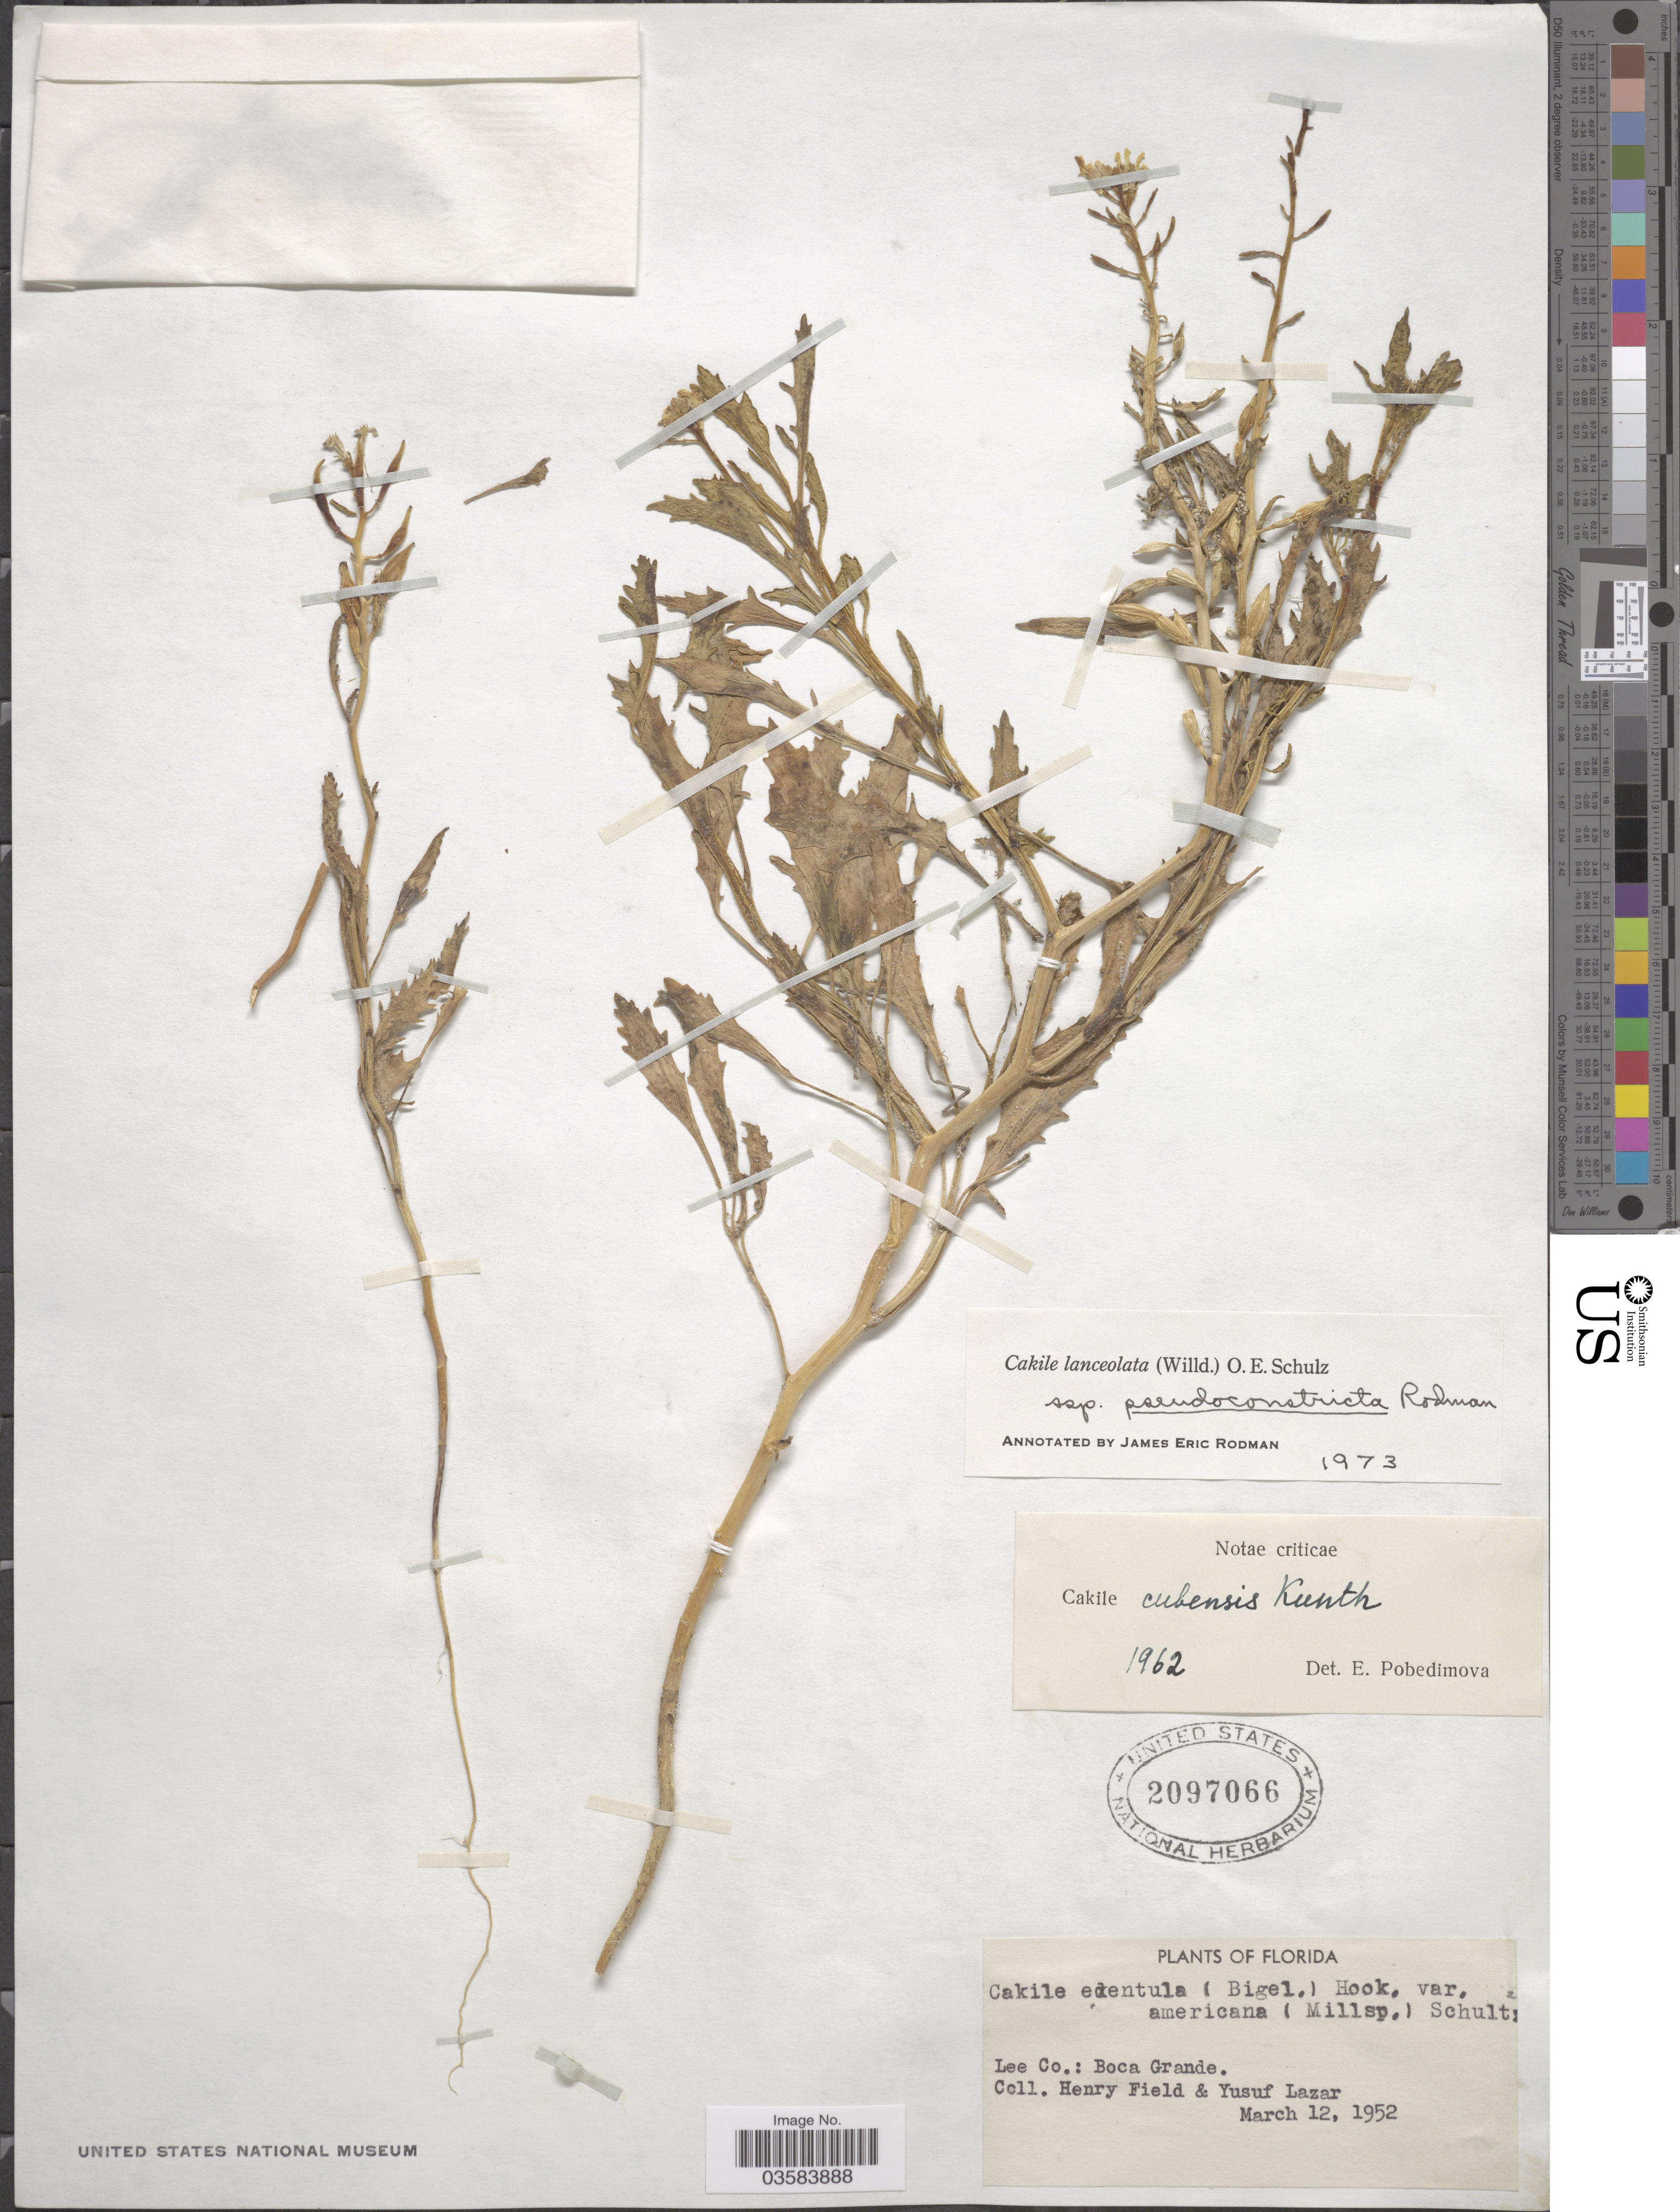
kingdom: Plantae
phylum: Tracheophyta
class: Magnoliopsida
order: Brassicales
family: Brassicaceae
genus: Cakile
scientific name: Cakile lanceolata subsp. pseudoconstricta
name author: Rodman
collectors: H. Field & Y. Lazar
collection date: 1952-03-12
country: United States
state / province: Florida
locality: Lee Co.: Boca Grande.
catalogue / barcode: US 2097066